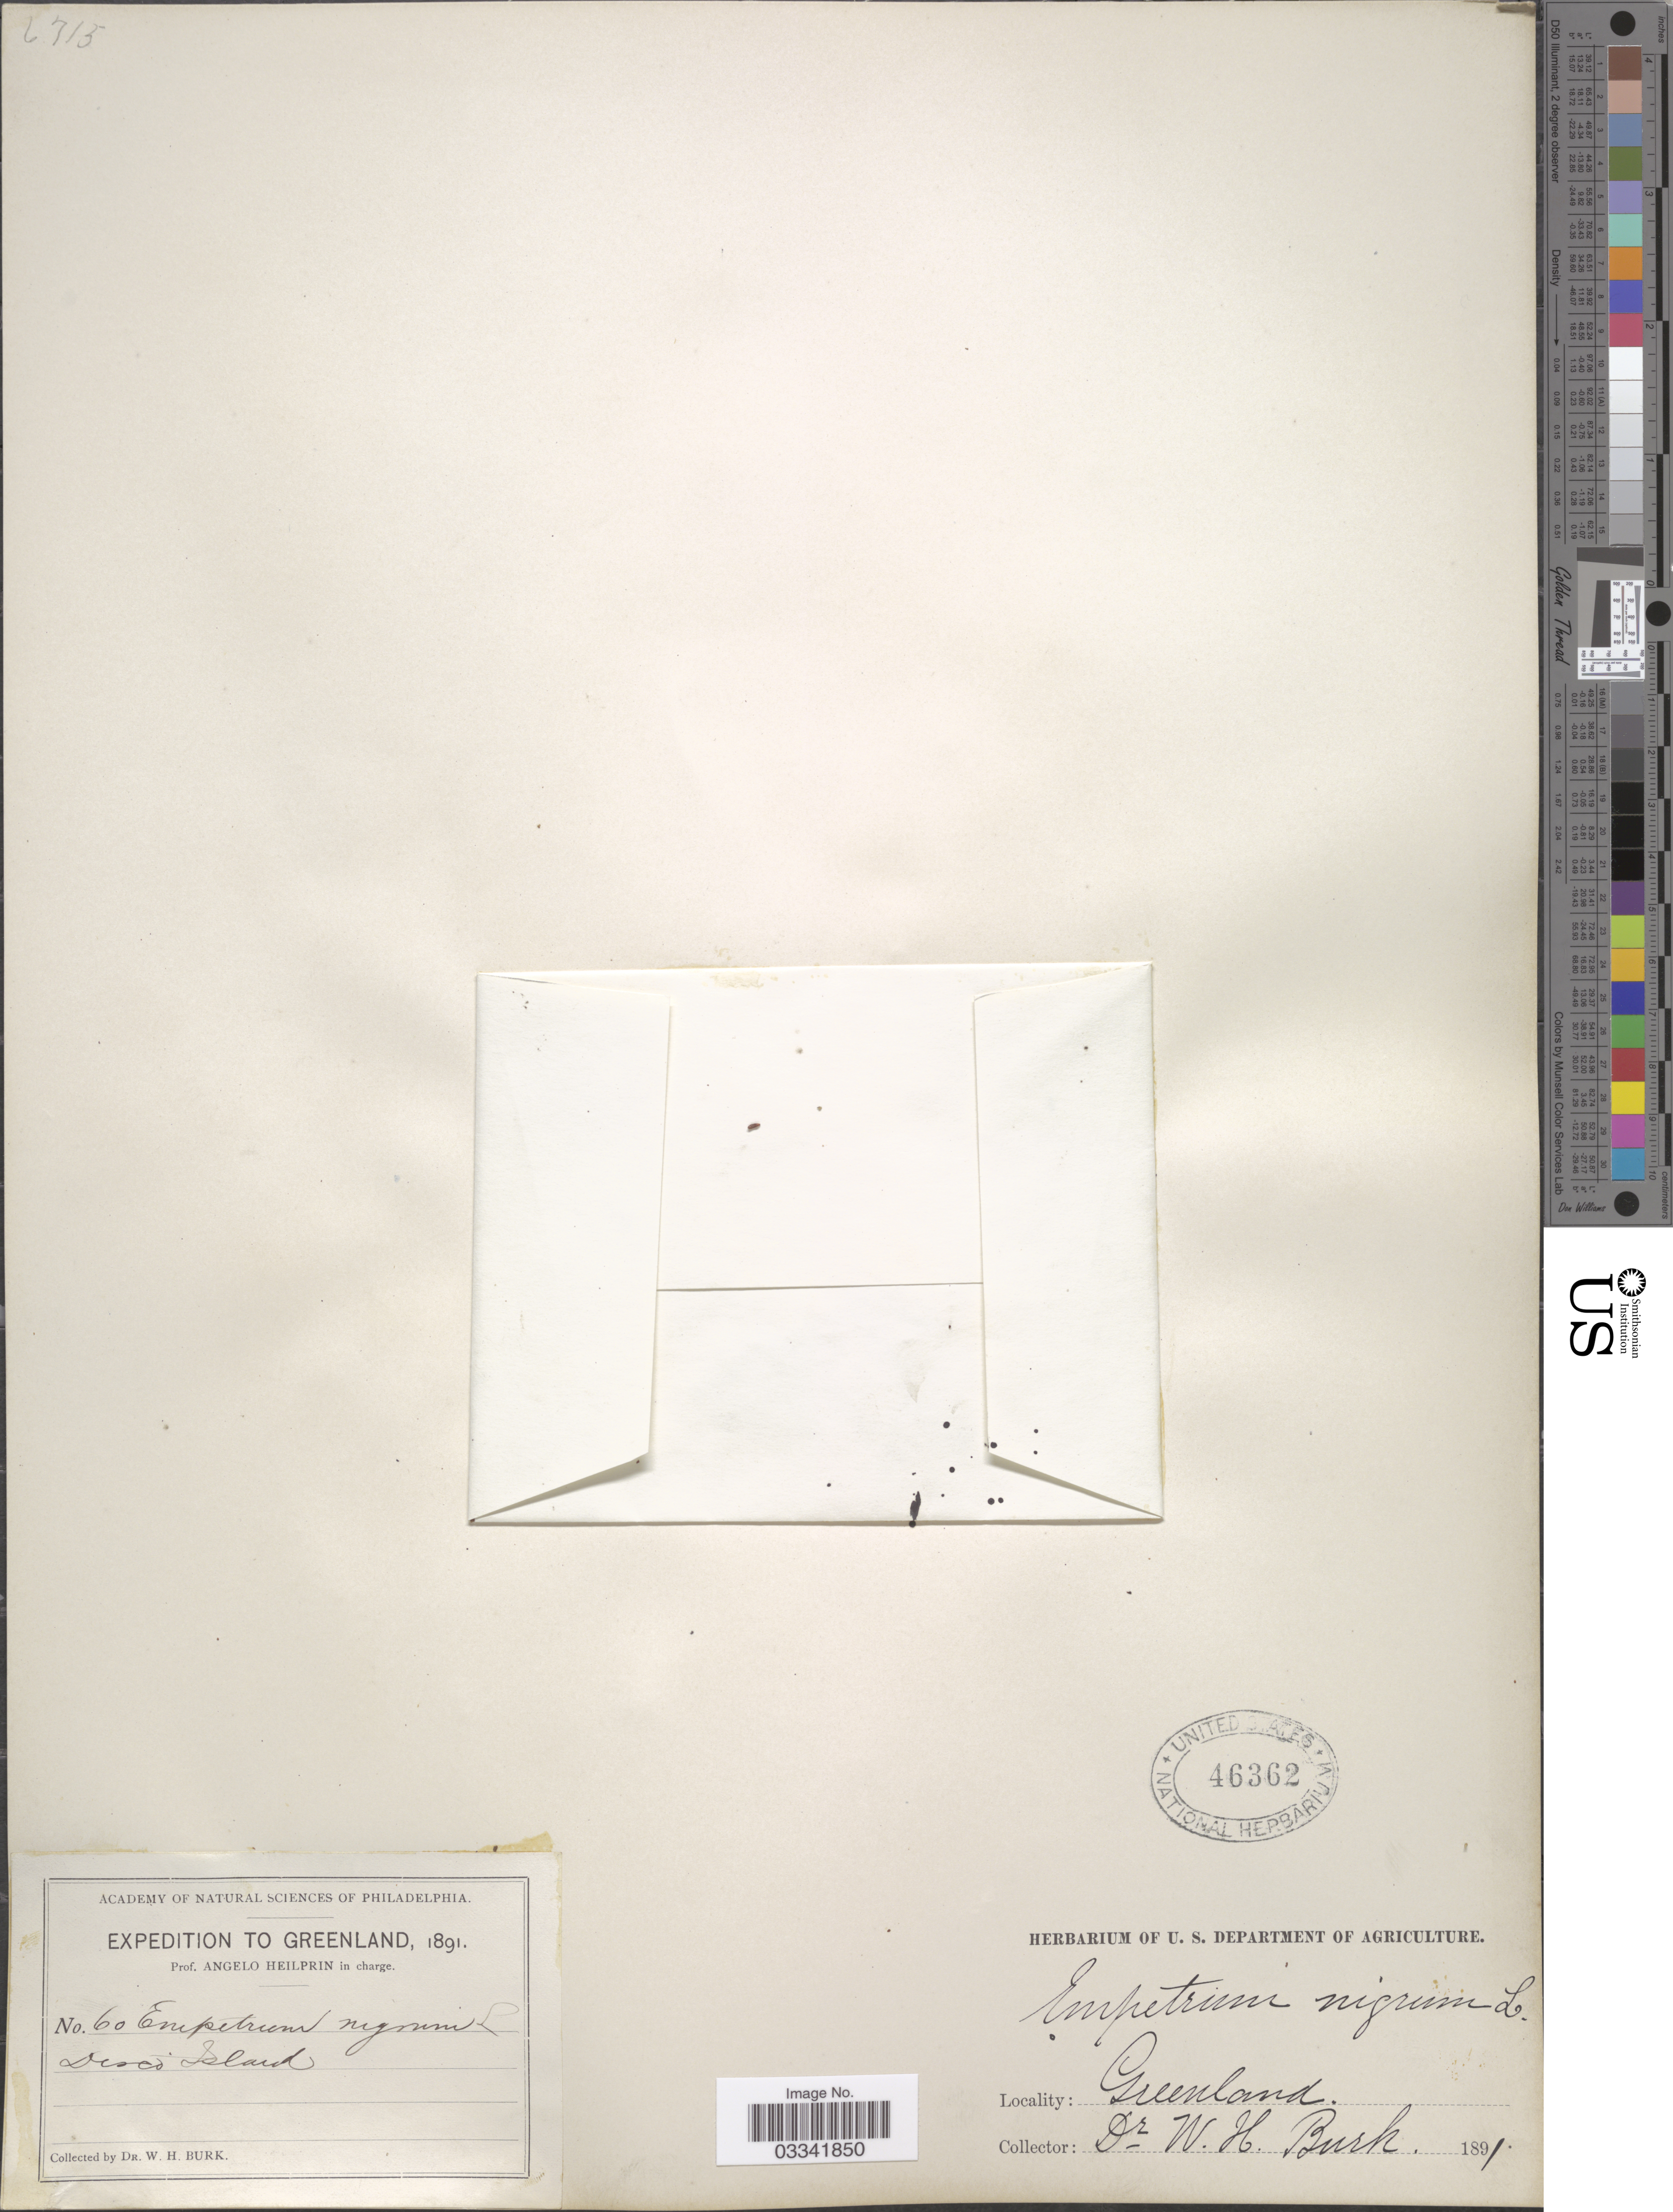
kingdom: Plantae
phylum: Tracheophyta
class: Magnoliopsida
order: Ericales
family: Ericaceae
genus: Empetrum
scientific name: Empetrum nigrum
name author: L.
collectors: W. Burk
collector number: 60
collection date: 1891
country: Greenland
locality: Disco Island.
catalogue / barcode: US 46362